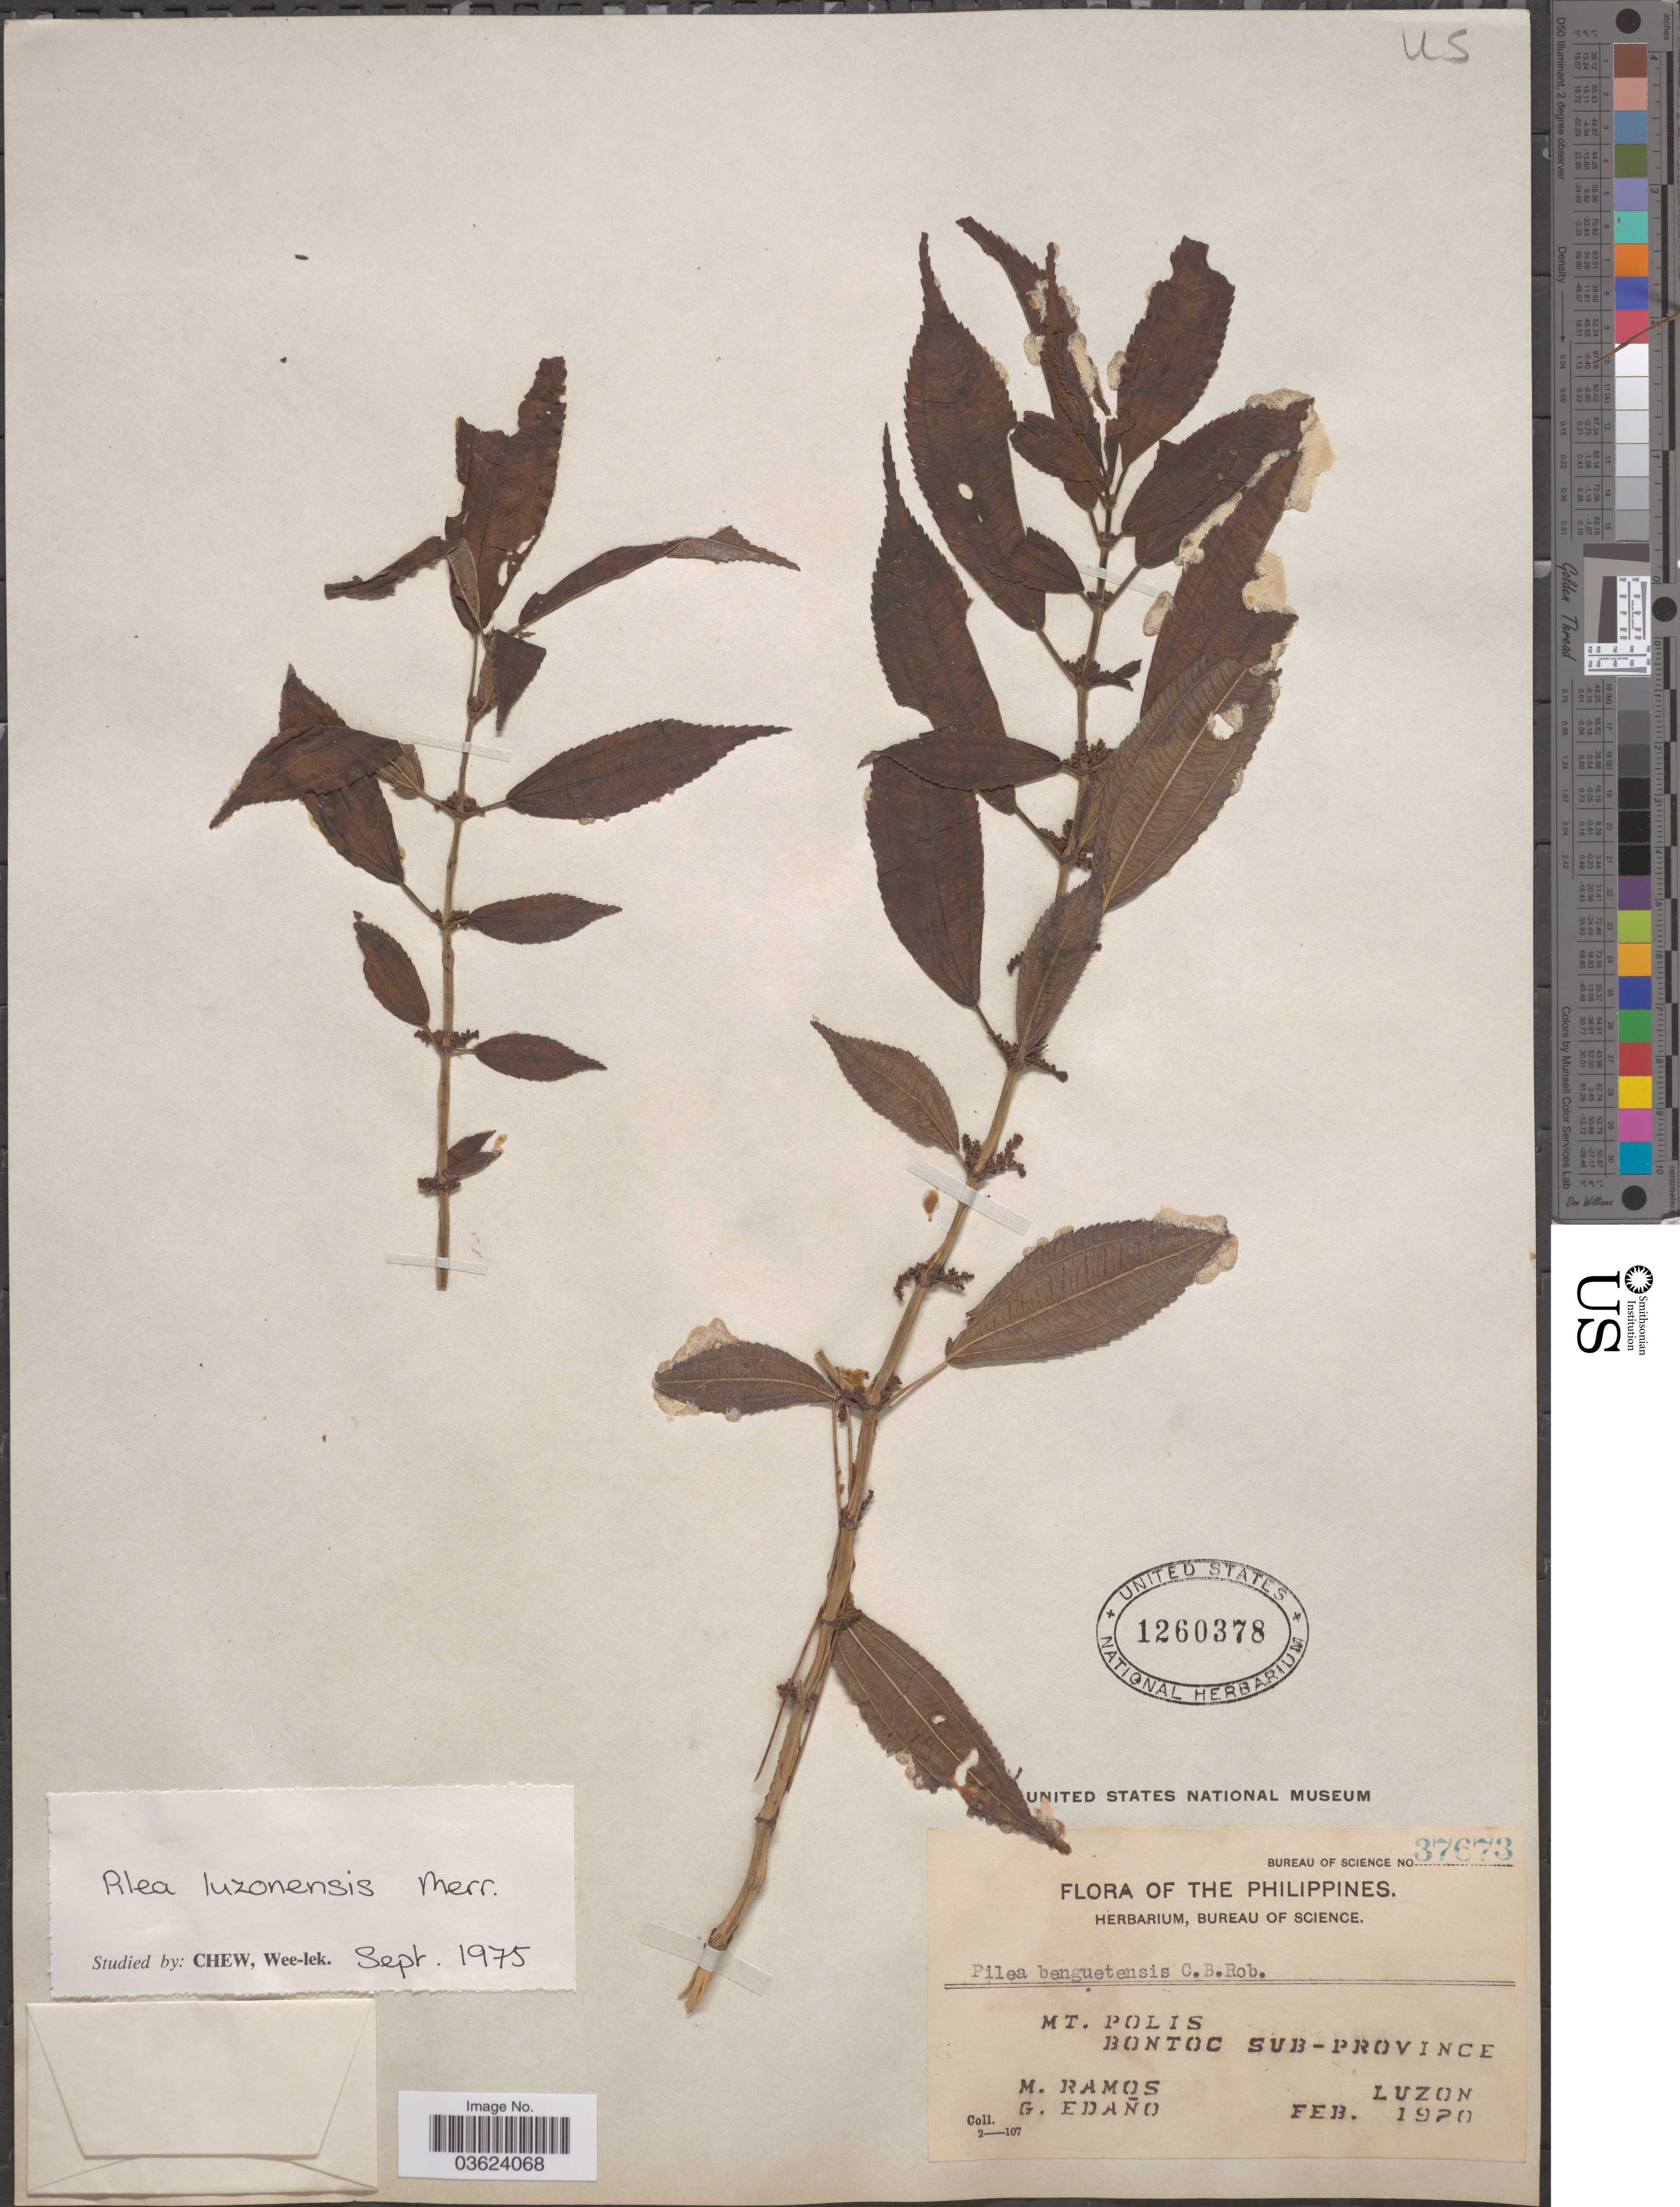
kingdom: Plantae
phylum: Tracheophyta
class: Magnoliopsida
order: Rosales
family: Urticaceae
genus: Pilea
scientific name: Pilea luzonensis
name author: Merr.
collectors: M. Ramos & G. Edaño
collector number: Bureau of Science 37673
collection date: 1920-02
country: Philippines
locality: Mt. Polis. Bontoc Sub-Province. Luzon.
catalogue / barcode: US 1260378